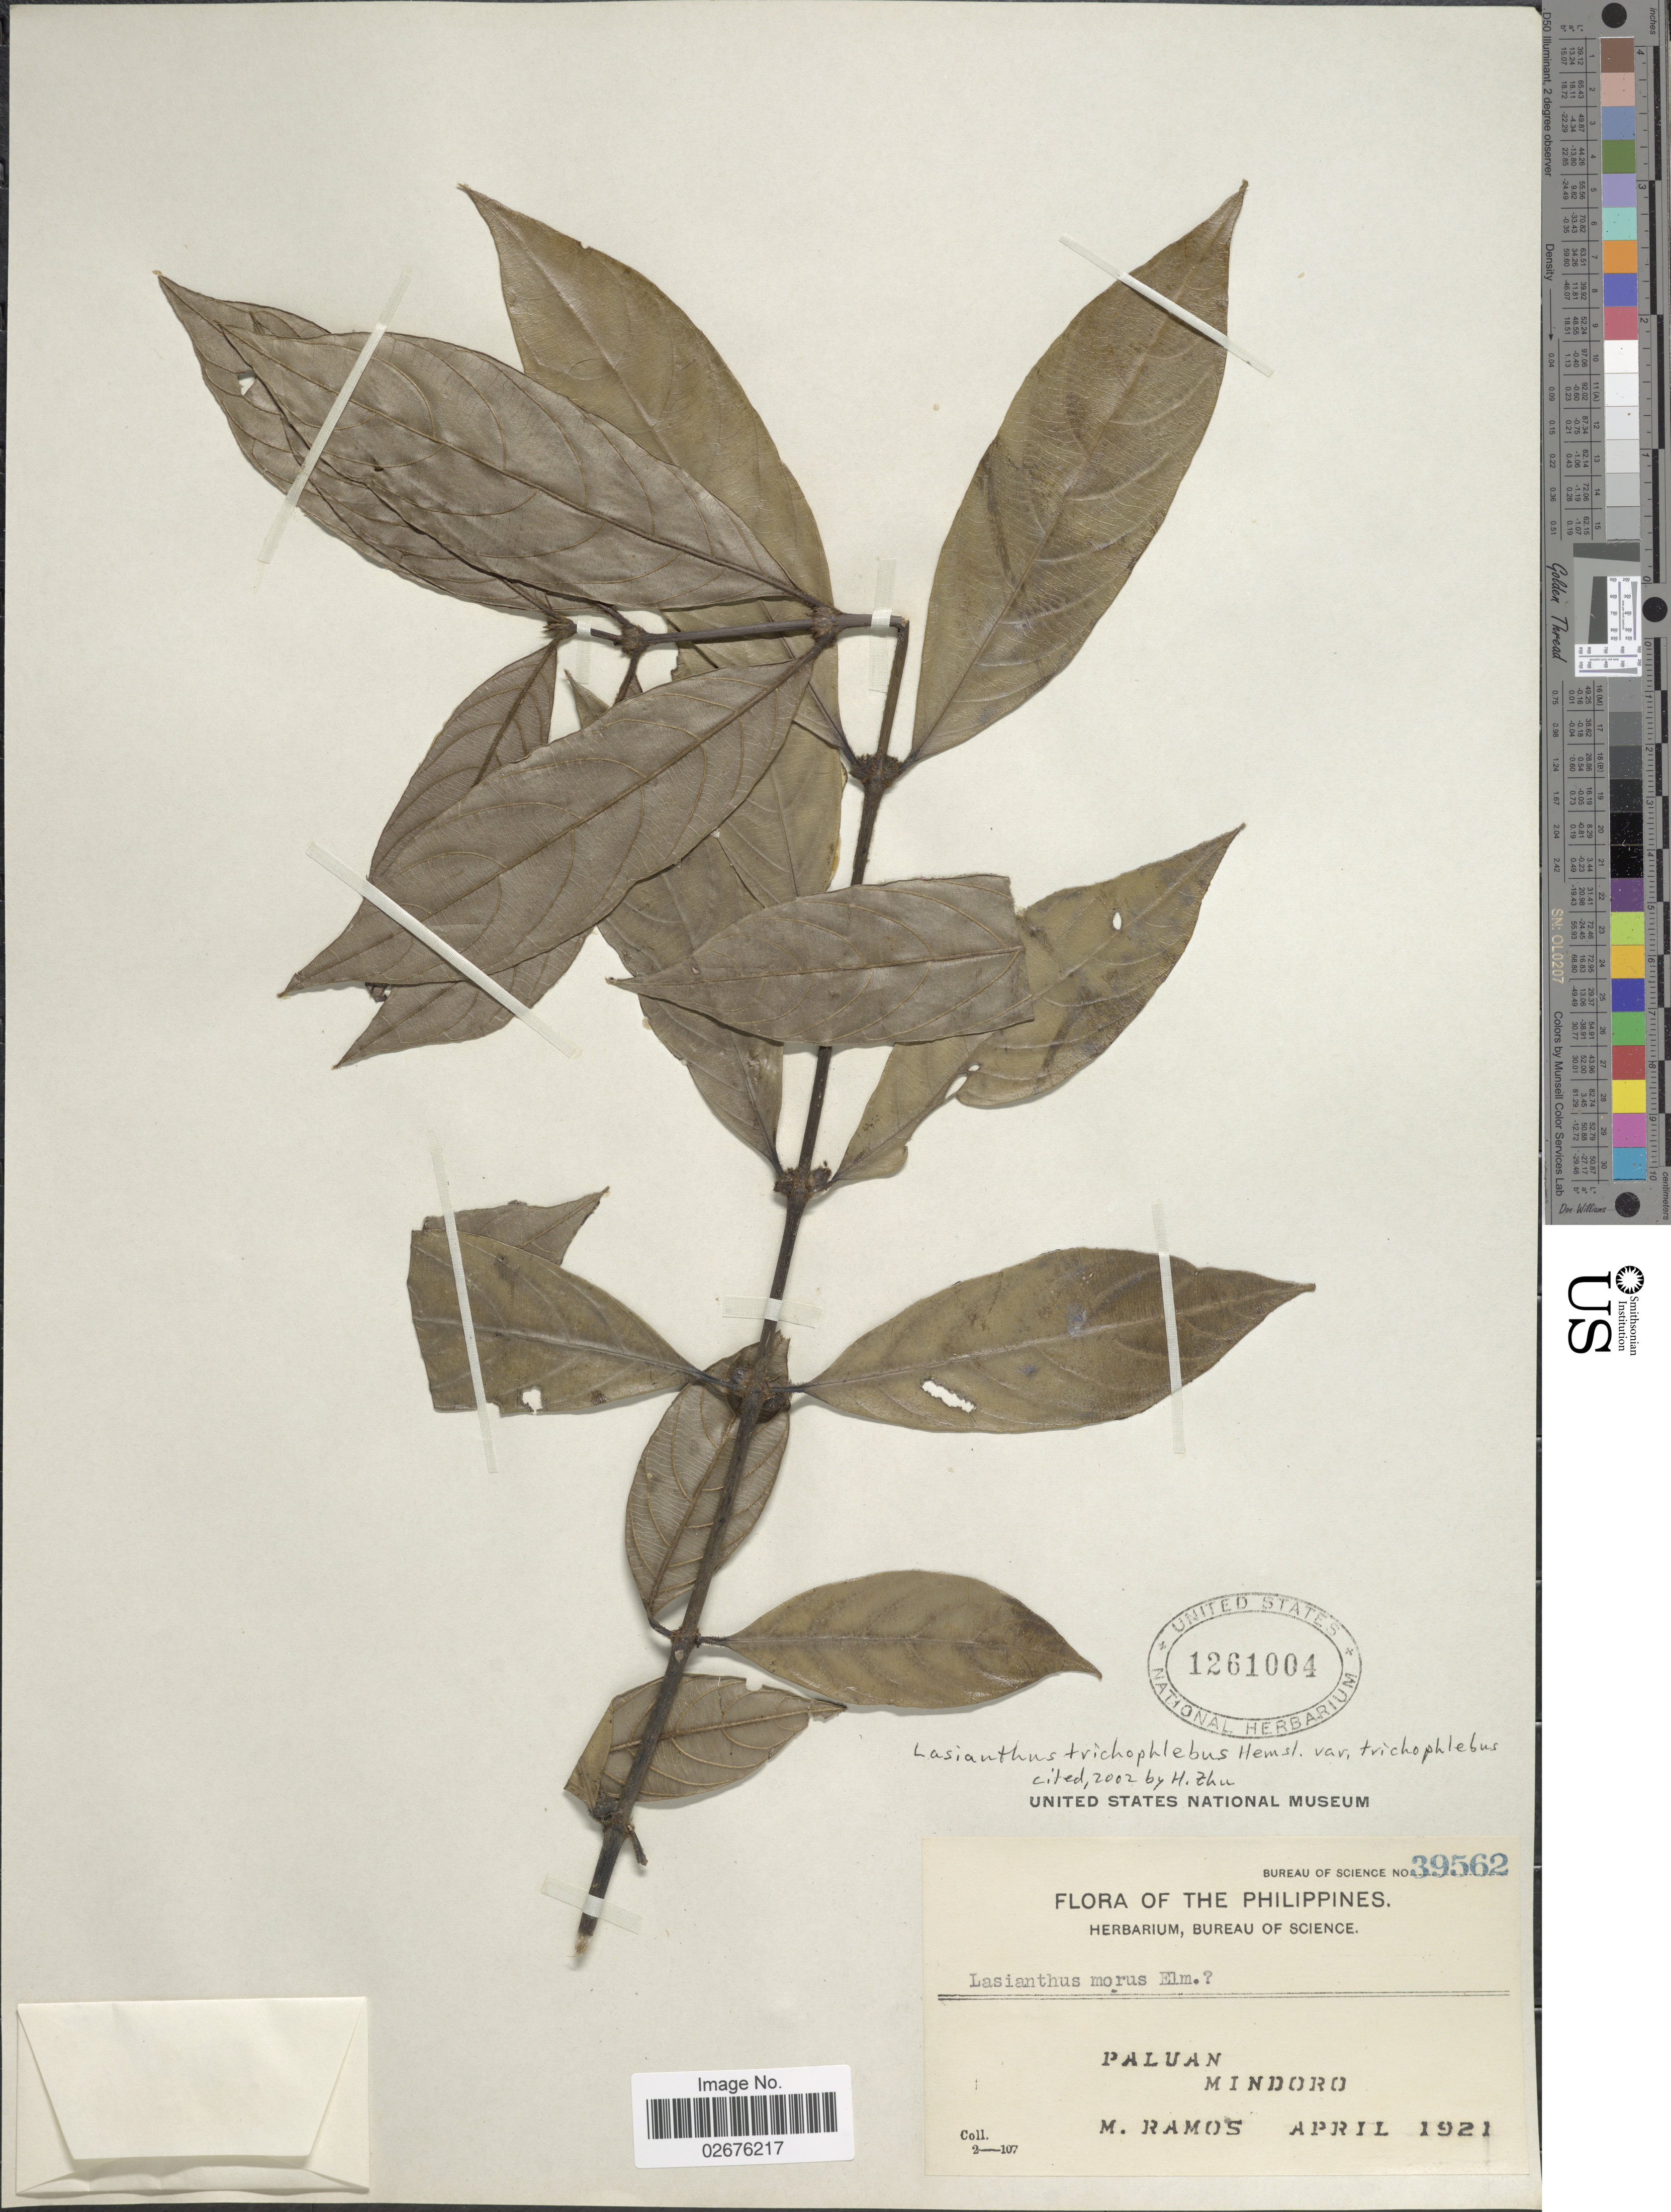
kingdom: Plantae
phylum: Tracheophyta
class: Magnoliopsida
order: Gentianales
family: Rubiaceae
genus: Lasianthus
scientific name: Lasianthus trichophlebus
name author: Hemsl.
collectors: M. Ramos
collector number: Bureau of Science 39562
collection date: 1921-04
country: Philippines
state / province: Mimaropa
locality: Paluan, Mindoro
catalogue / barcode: US 1261004